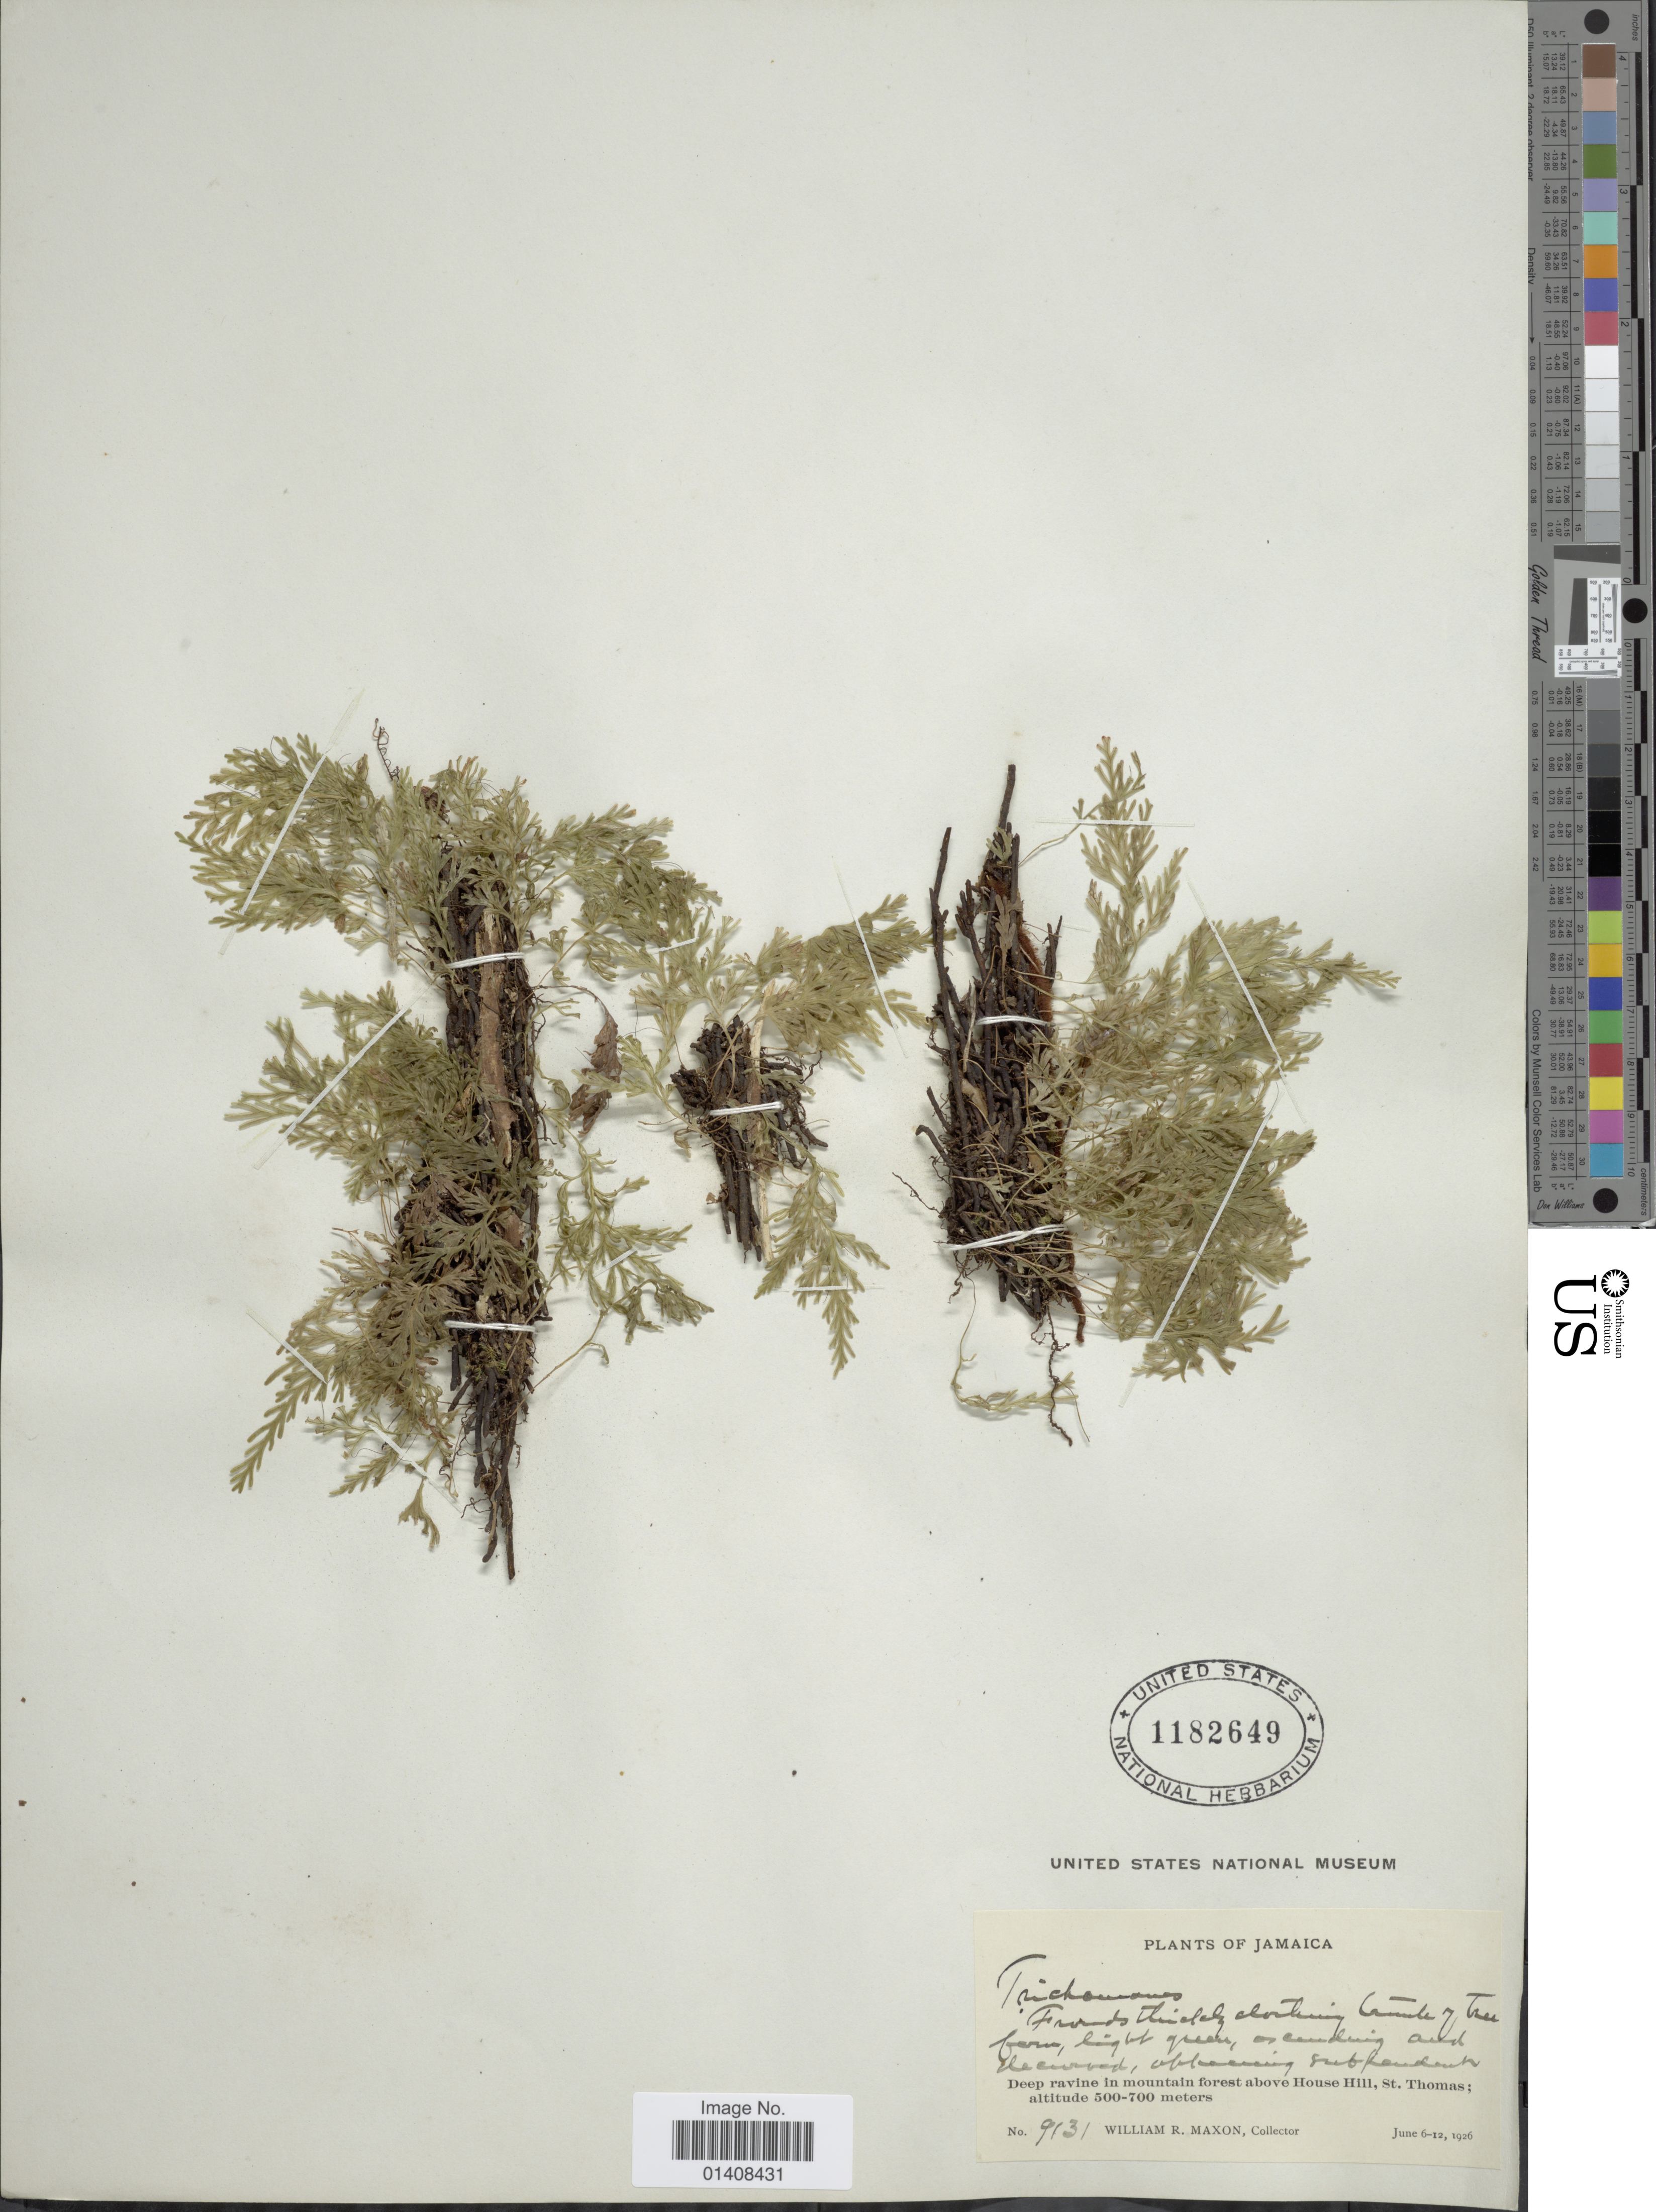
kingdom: Plantae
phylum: Tracheophyta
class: Polypodiopsida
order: Hymenophyllales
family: Hymenophyllaceae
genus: Trichomanes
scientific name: Trichomanes sp.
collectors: W. R. Maxon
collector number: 9131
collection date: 1926-06-06/1926-06-12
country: Jamaica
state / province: Saint Thomas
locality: Mountain forest above House Hill, St. Thomas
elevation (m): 500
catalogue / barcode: US 1182649